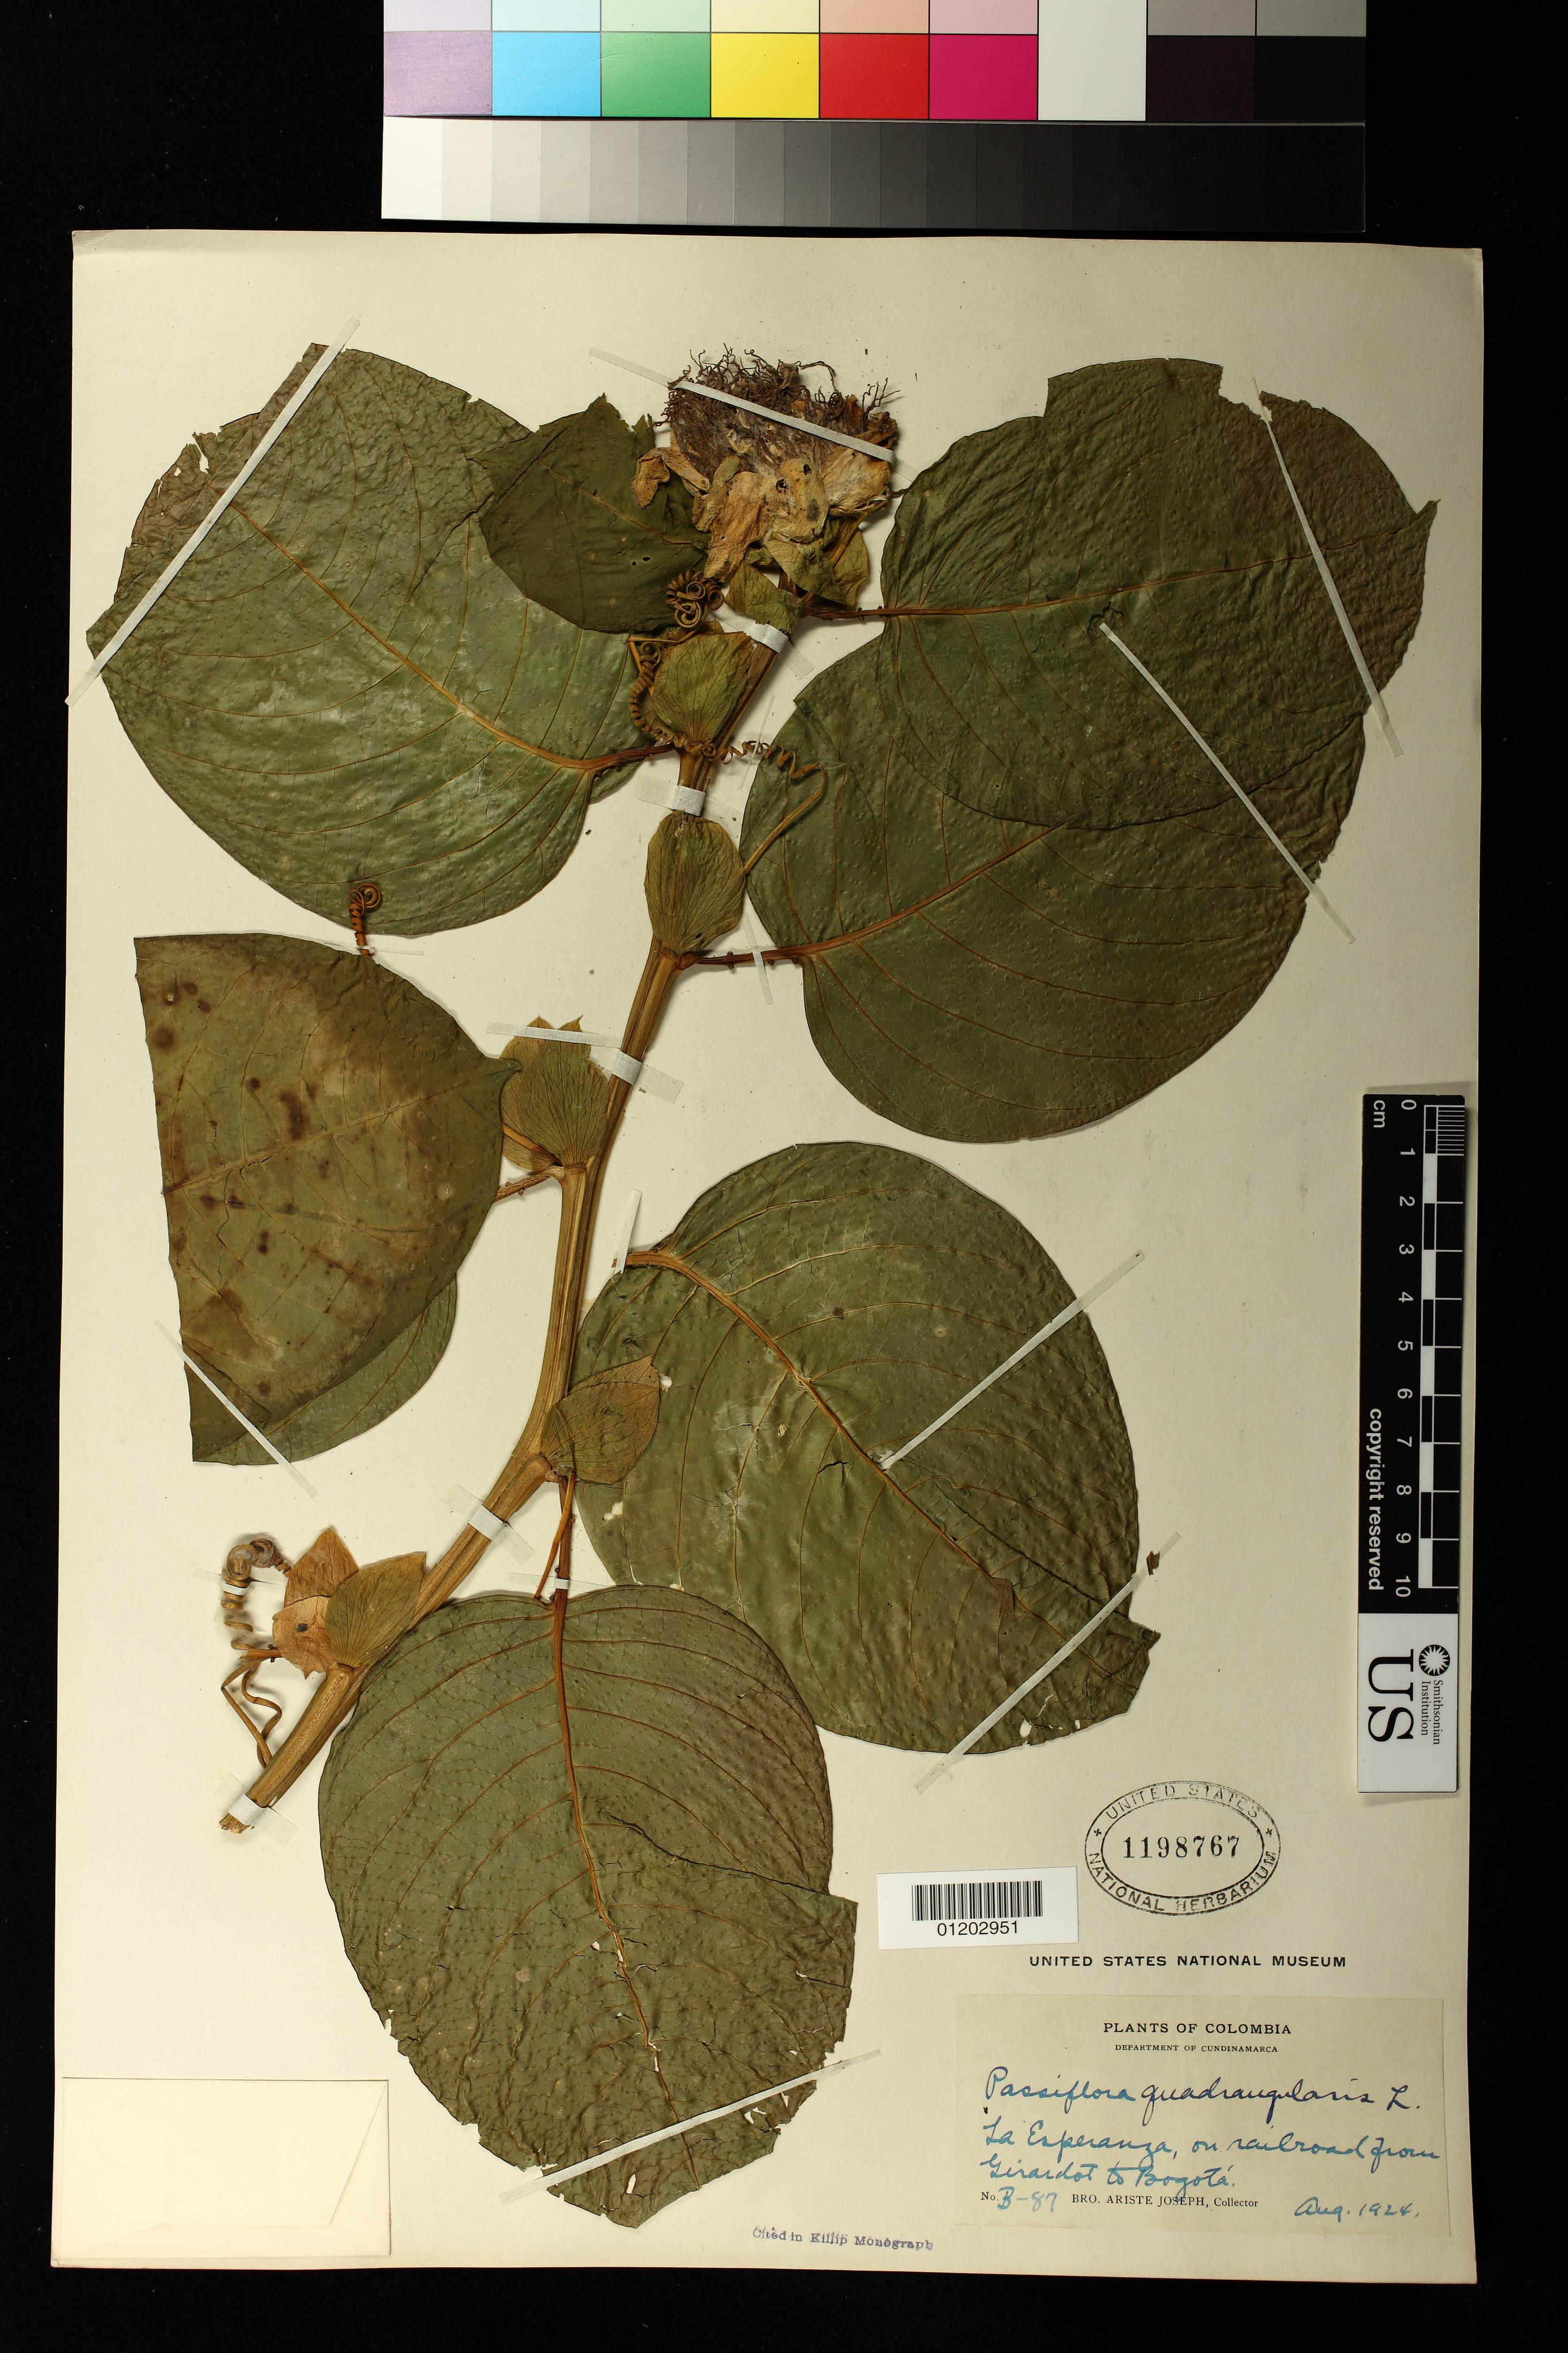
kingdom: Plantae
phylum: Tracheophyta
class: Magnoliopsida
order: Malpighiales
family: Passifloraceae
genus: Passiflora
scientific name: Passiflora quadrangularis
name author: L.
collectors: Bro. Ariste-Joseph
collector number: B-87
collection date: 1924-08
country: Colombia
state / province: Cundinamarca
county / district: La Esperanza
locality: La Esperanza, on railroad from Girardot to Bogota.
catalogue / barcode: US 1198767